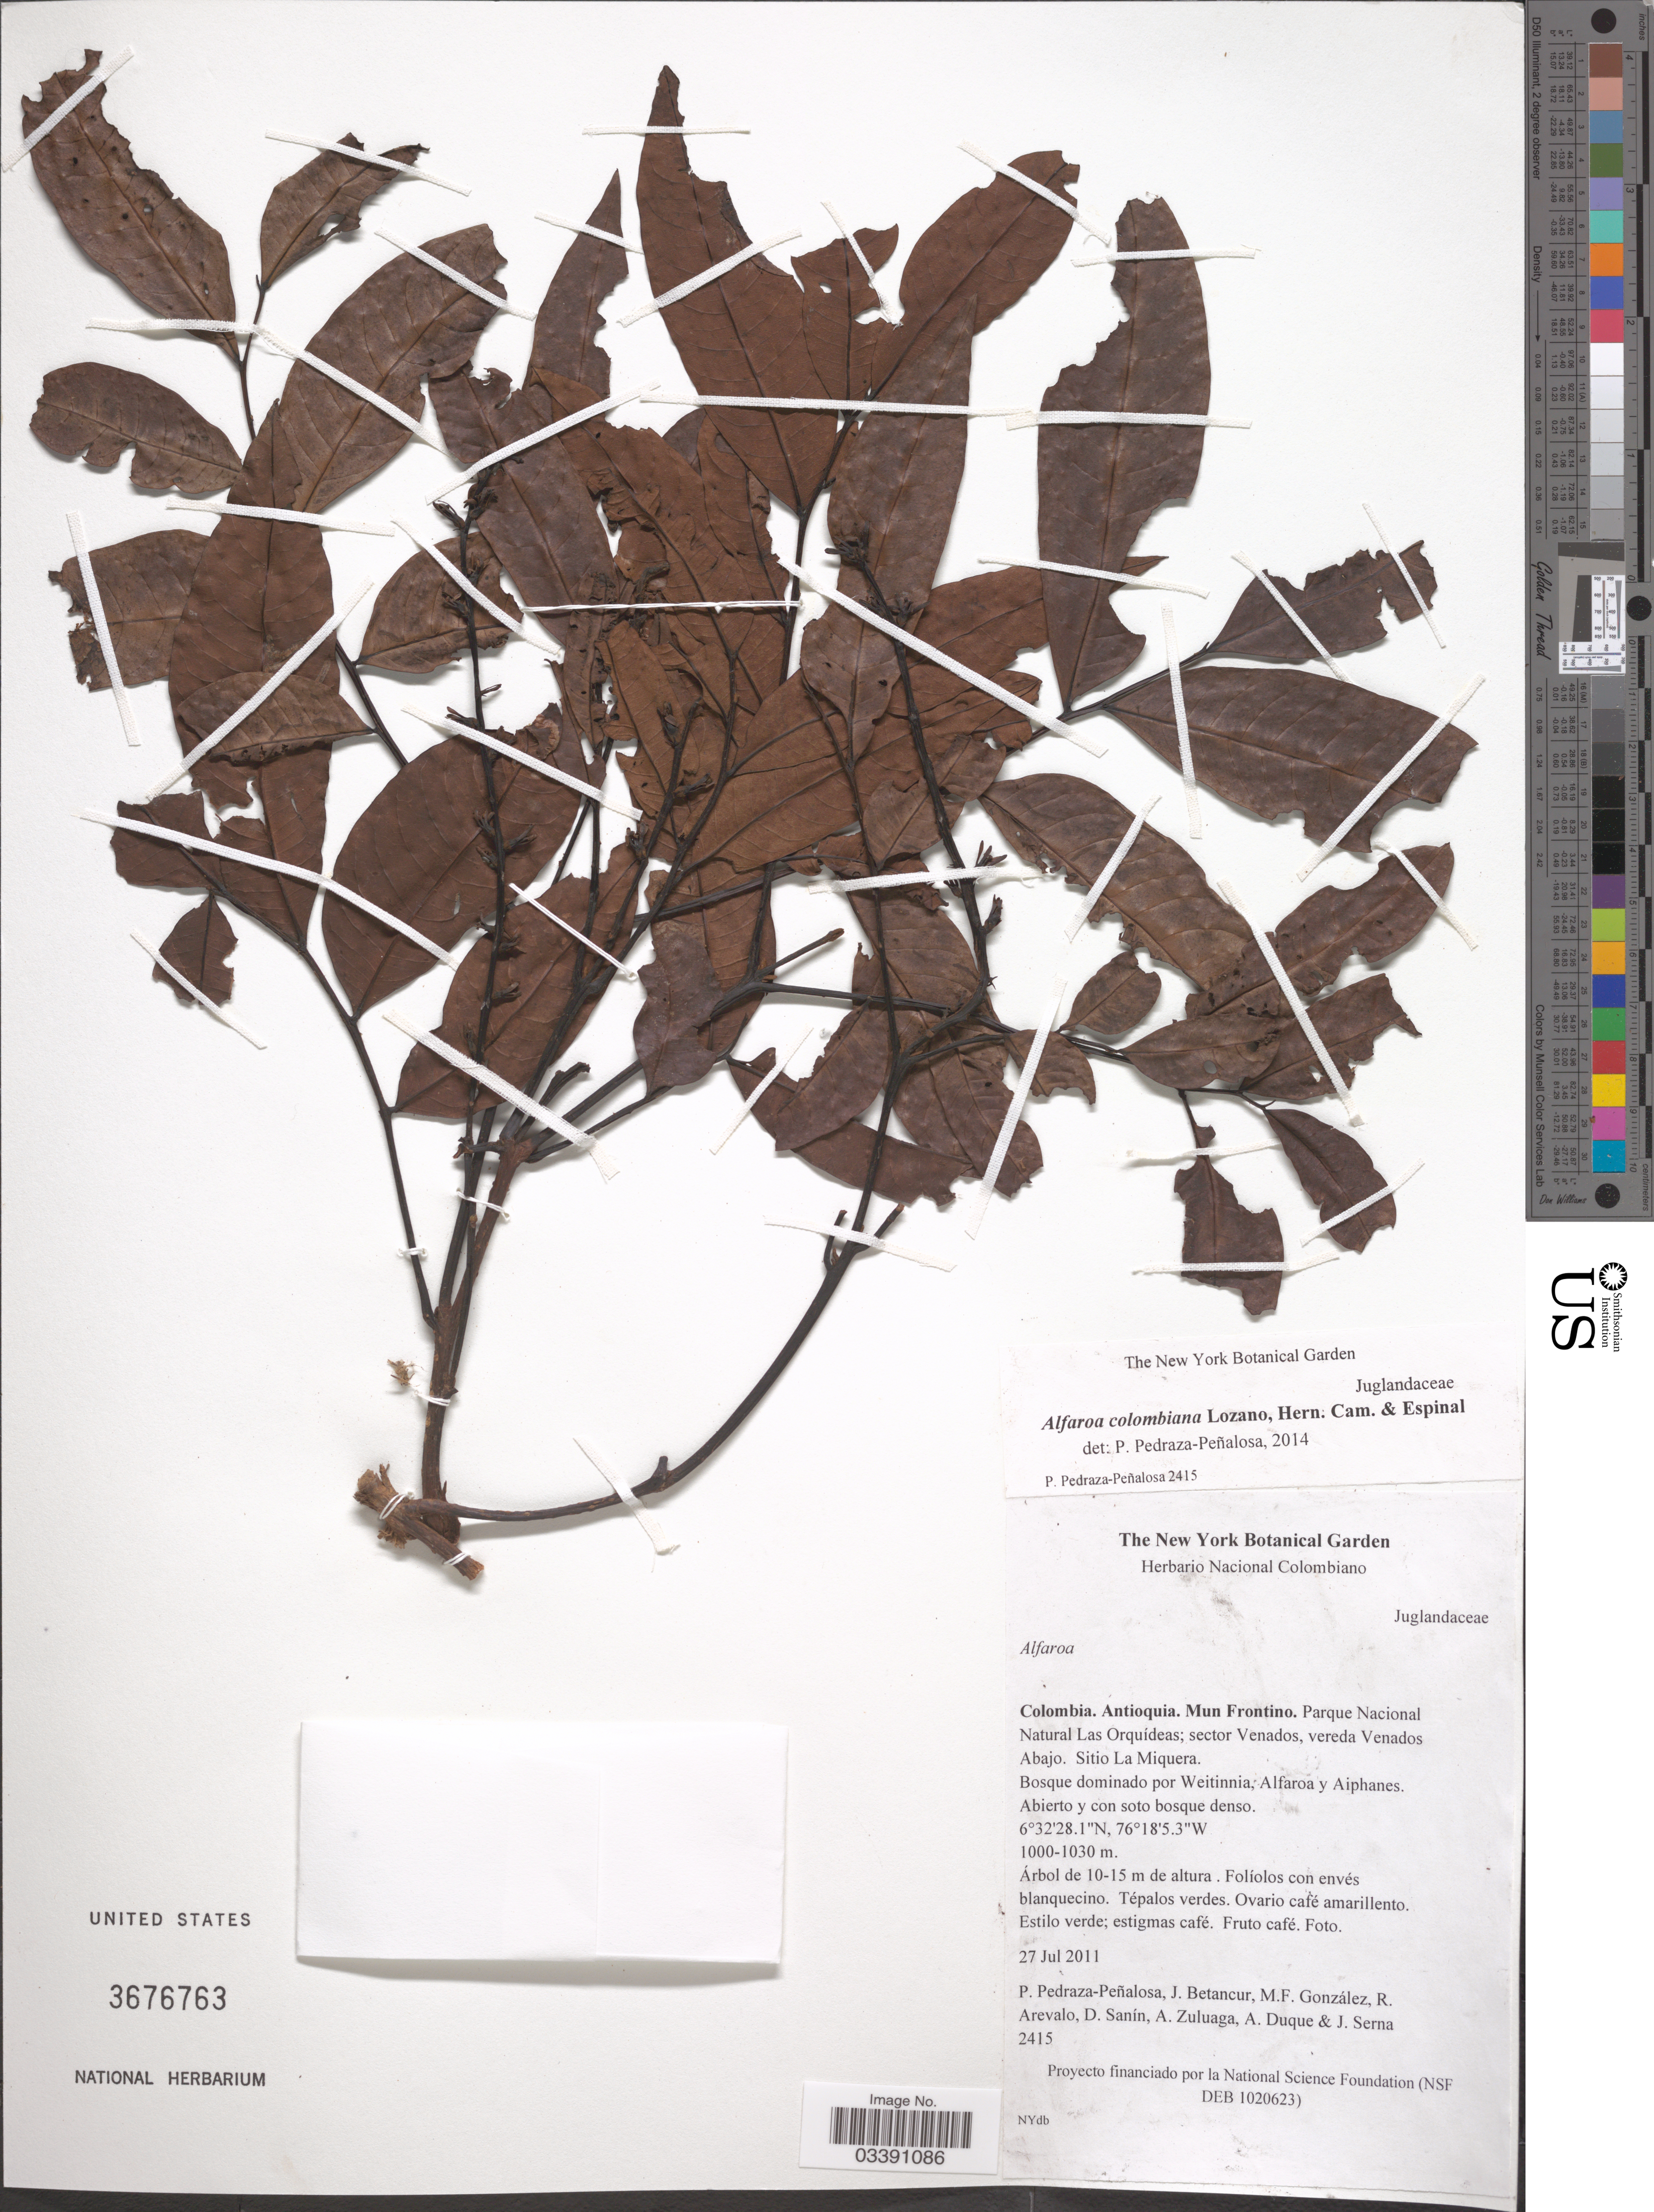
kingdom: Plantae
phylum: Tracheophyta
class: Magnoliopsida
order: Fagales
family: Juglandaceae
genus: Alfaroa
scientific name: Alfaroa colombiana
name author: Lozano et al.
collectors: P. Pedraza-Peñalosa, J. Betancur, M. Gonzalez, R. Arevalo & et al.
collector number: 2415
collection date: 2011-07-27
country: Colombia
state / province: Antioquia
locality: Mun. Frontino. Parque Nacional Natural Las Orquídeas; sector Venados, vereda Venados Abajo. Sitio La Miquera.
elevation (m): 1000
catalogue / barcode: US 3676763